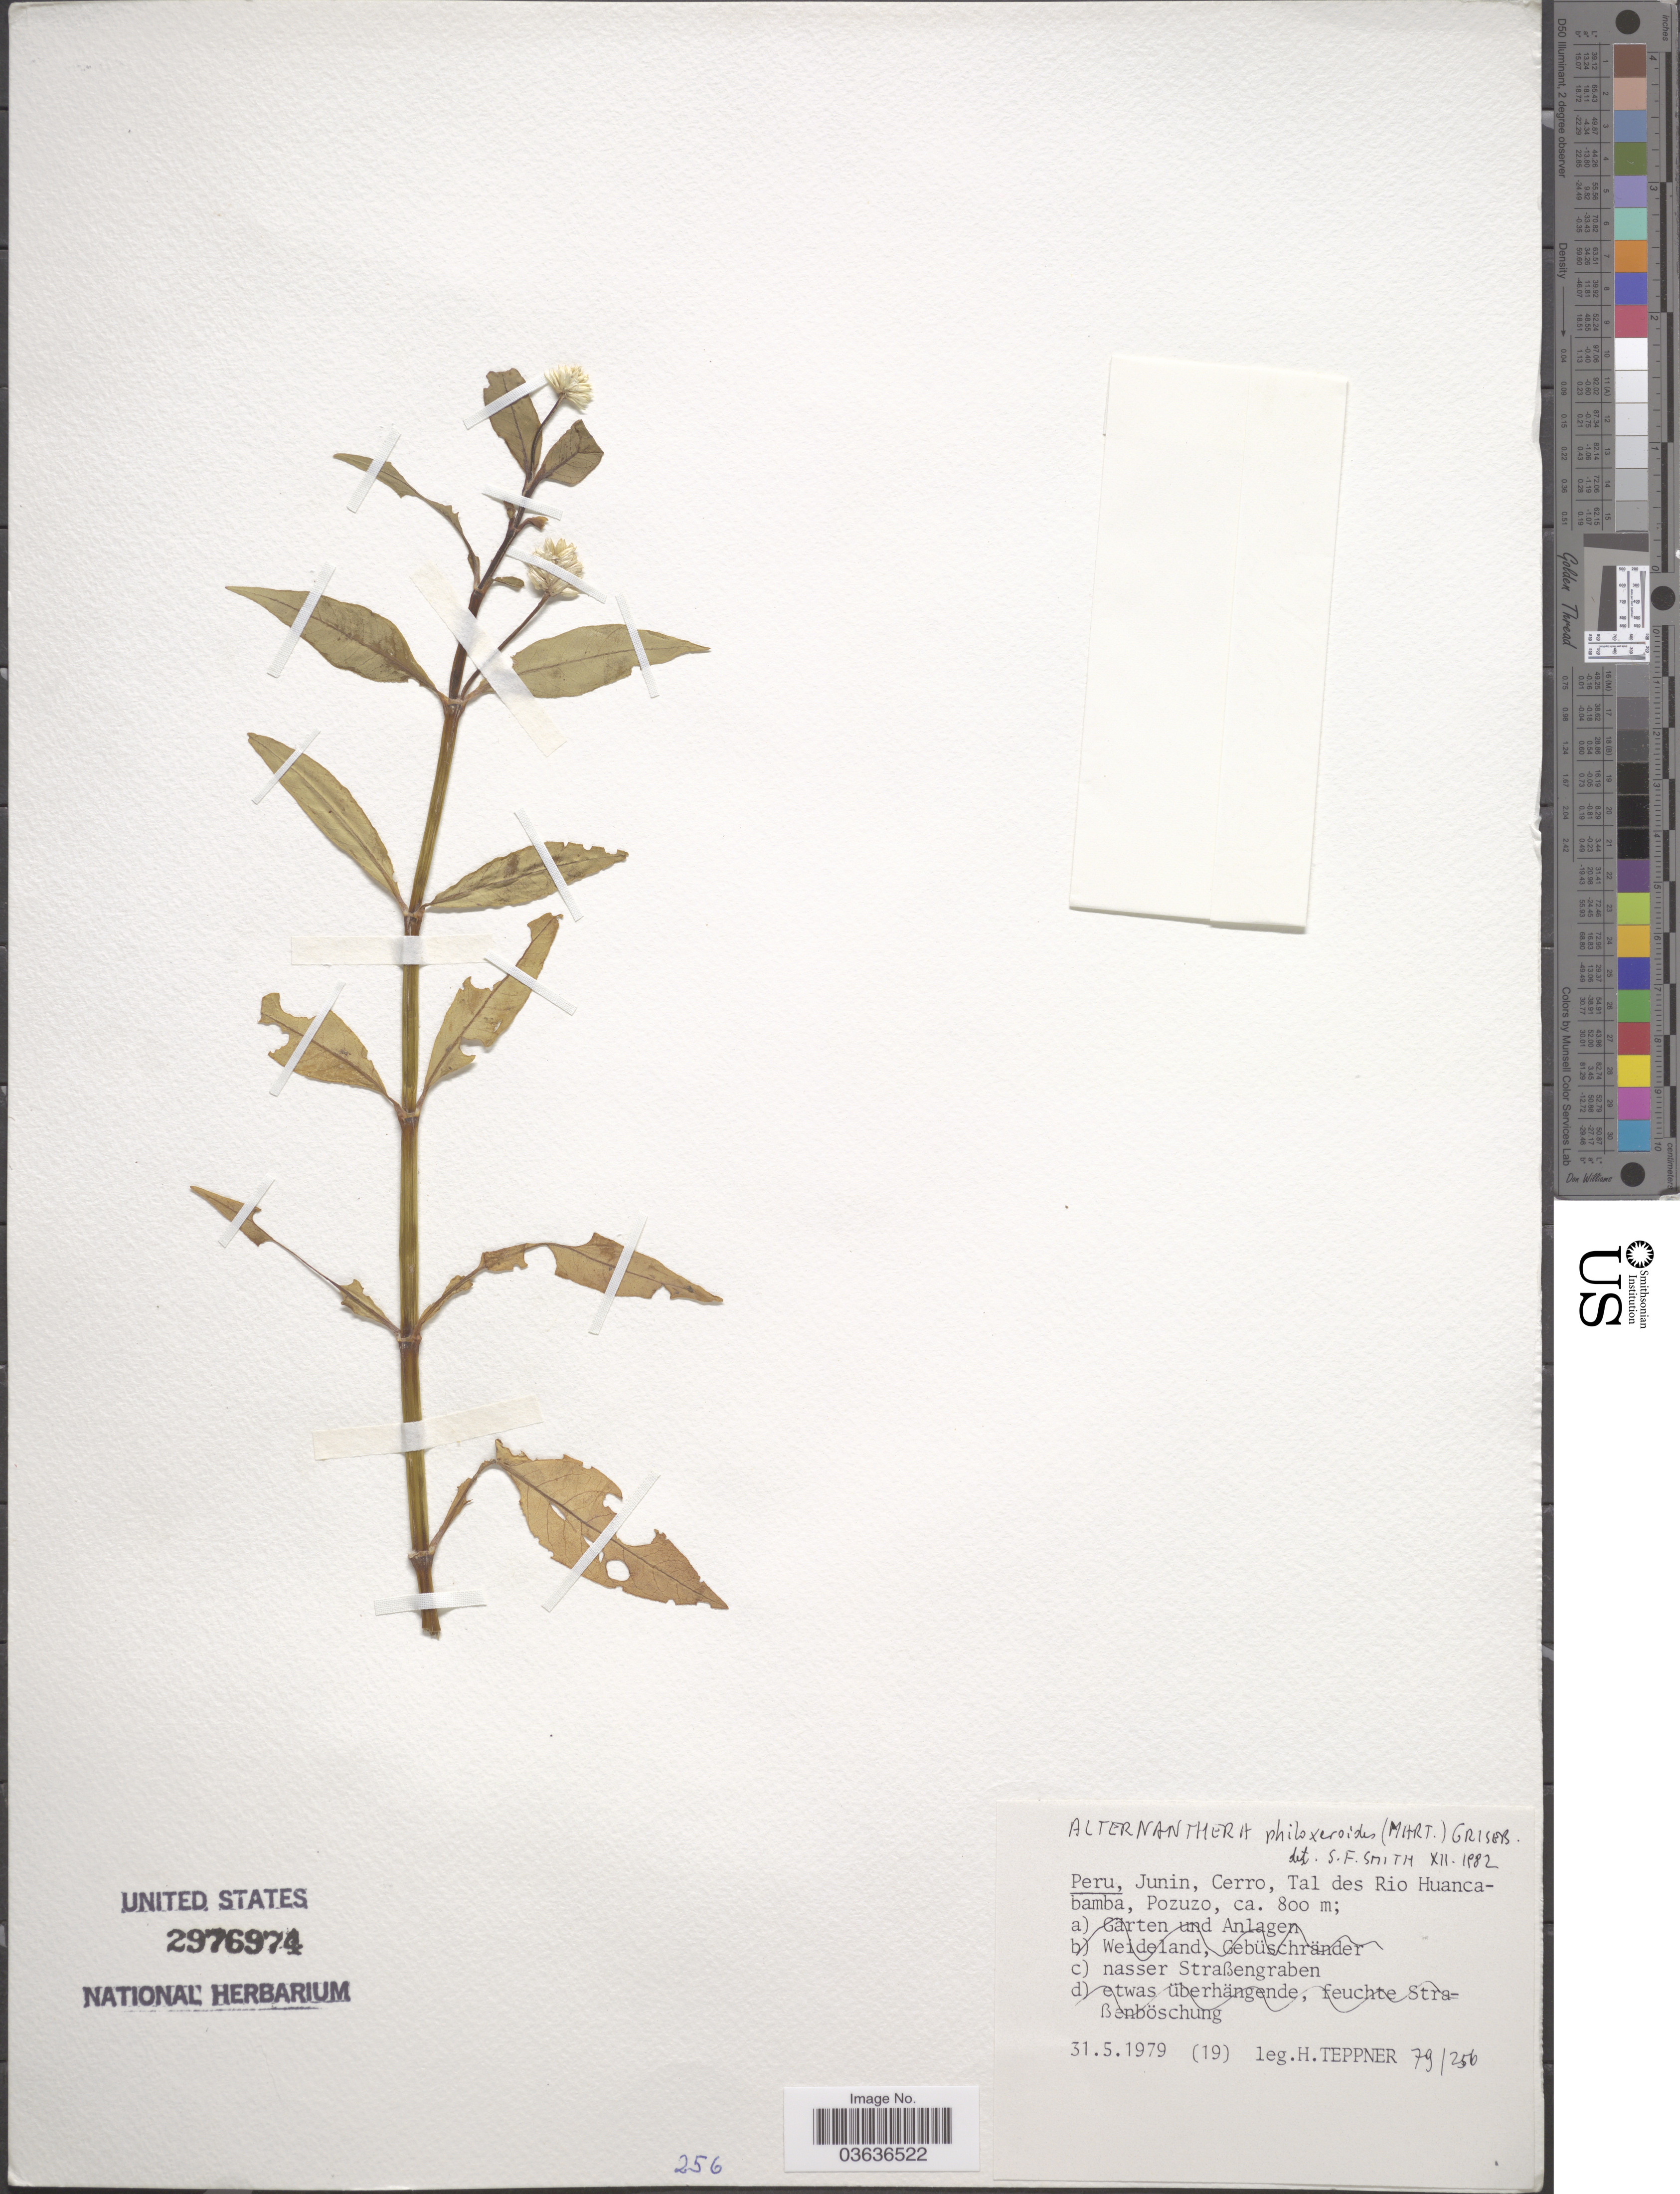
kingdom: Plantae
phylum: Tracheophyta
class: Magnoliopsida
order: Caryophyllales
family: Amaranthaceae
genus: Alternanthera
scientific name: Alternanthera philoxeroides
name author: (Mart.) Griseb.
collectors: H. Teppner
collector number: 79/256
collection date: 1979-05-31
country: Peru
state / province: Junín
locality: Cerro, Tal des Rio Huancabamba, Pozuzo.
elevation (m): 800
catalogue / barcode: US 2976974